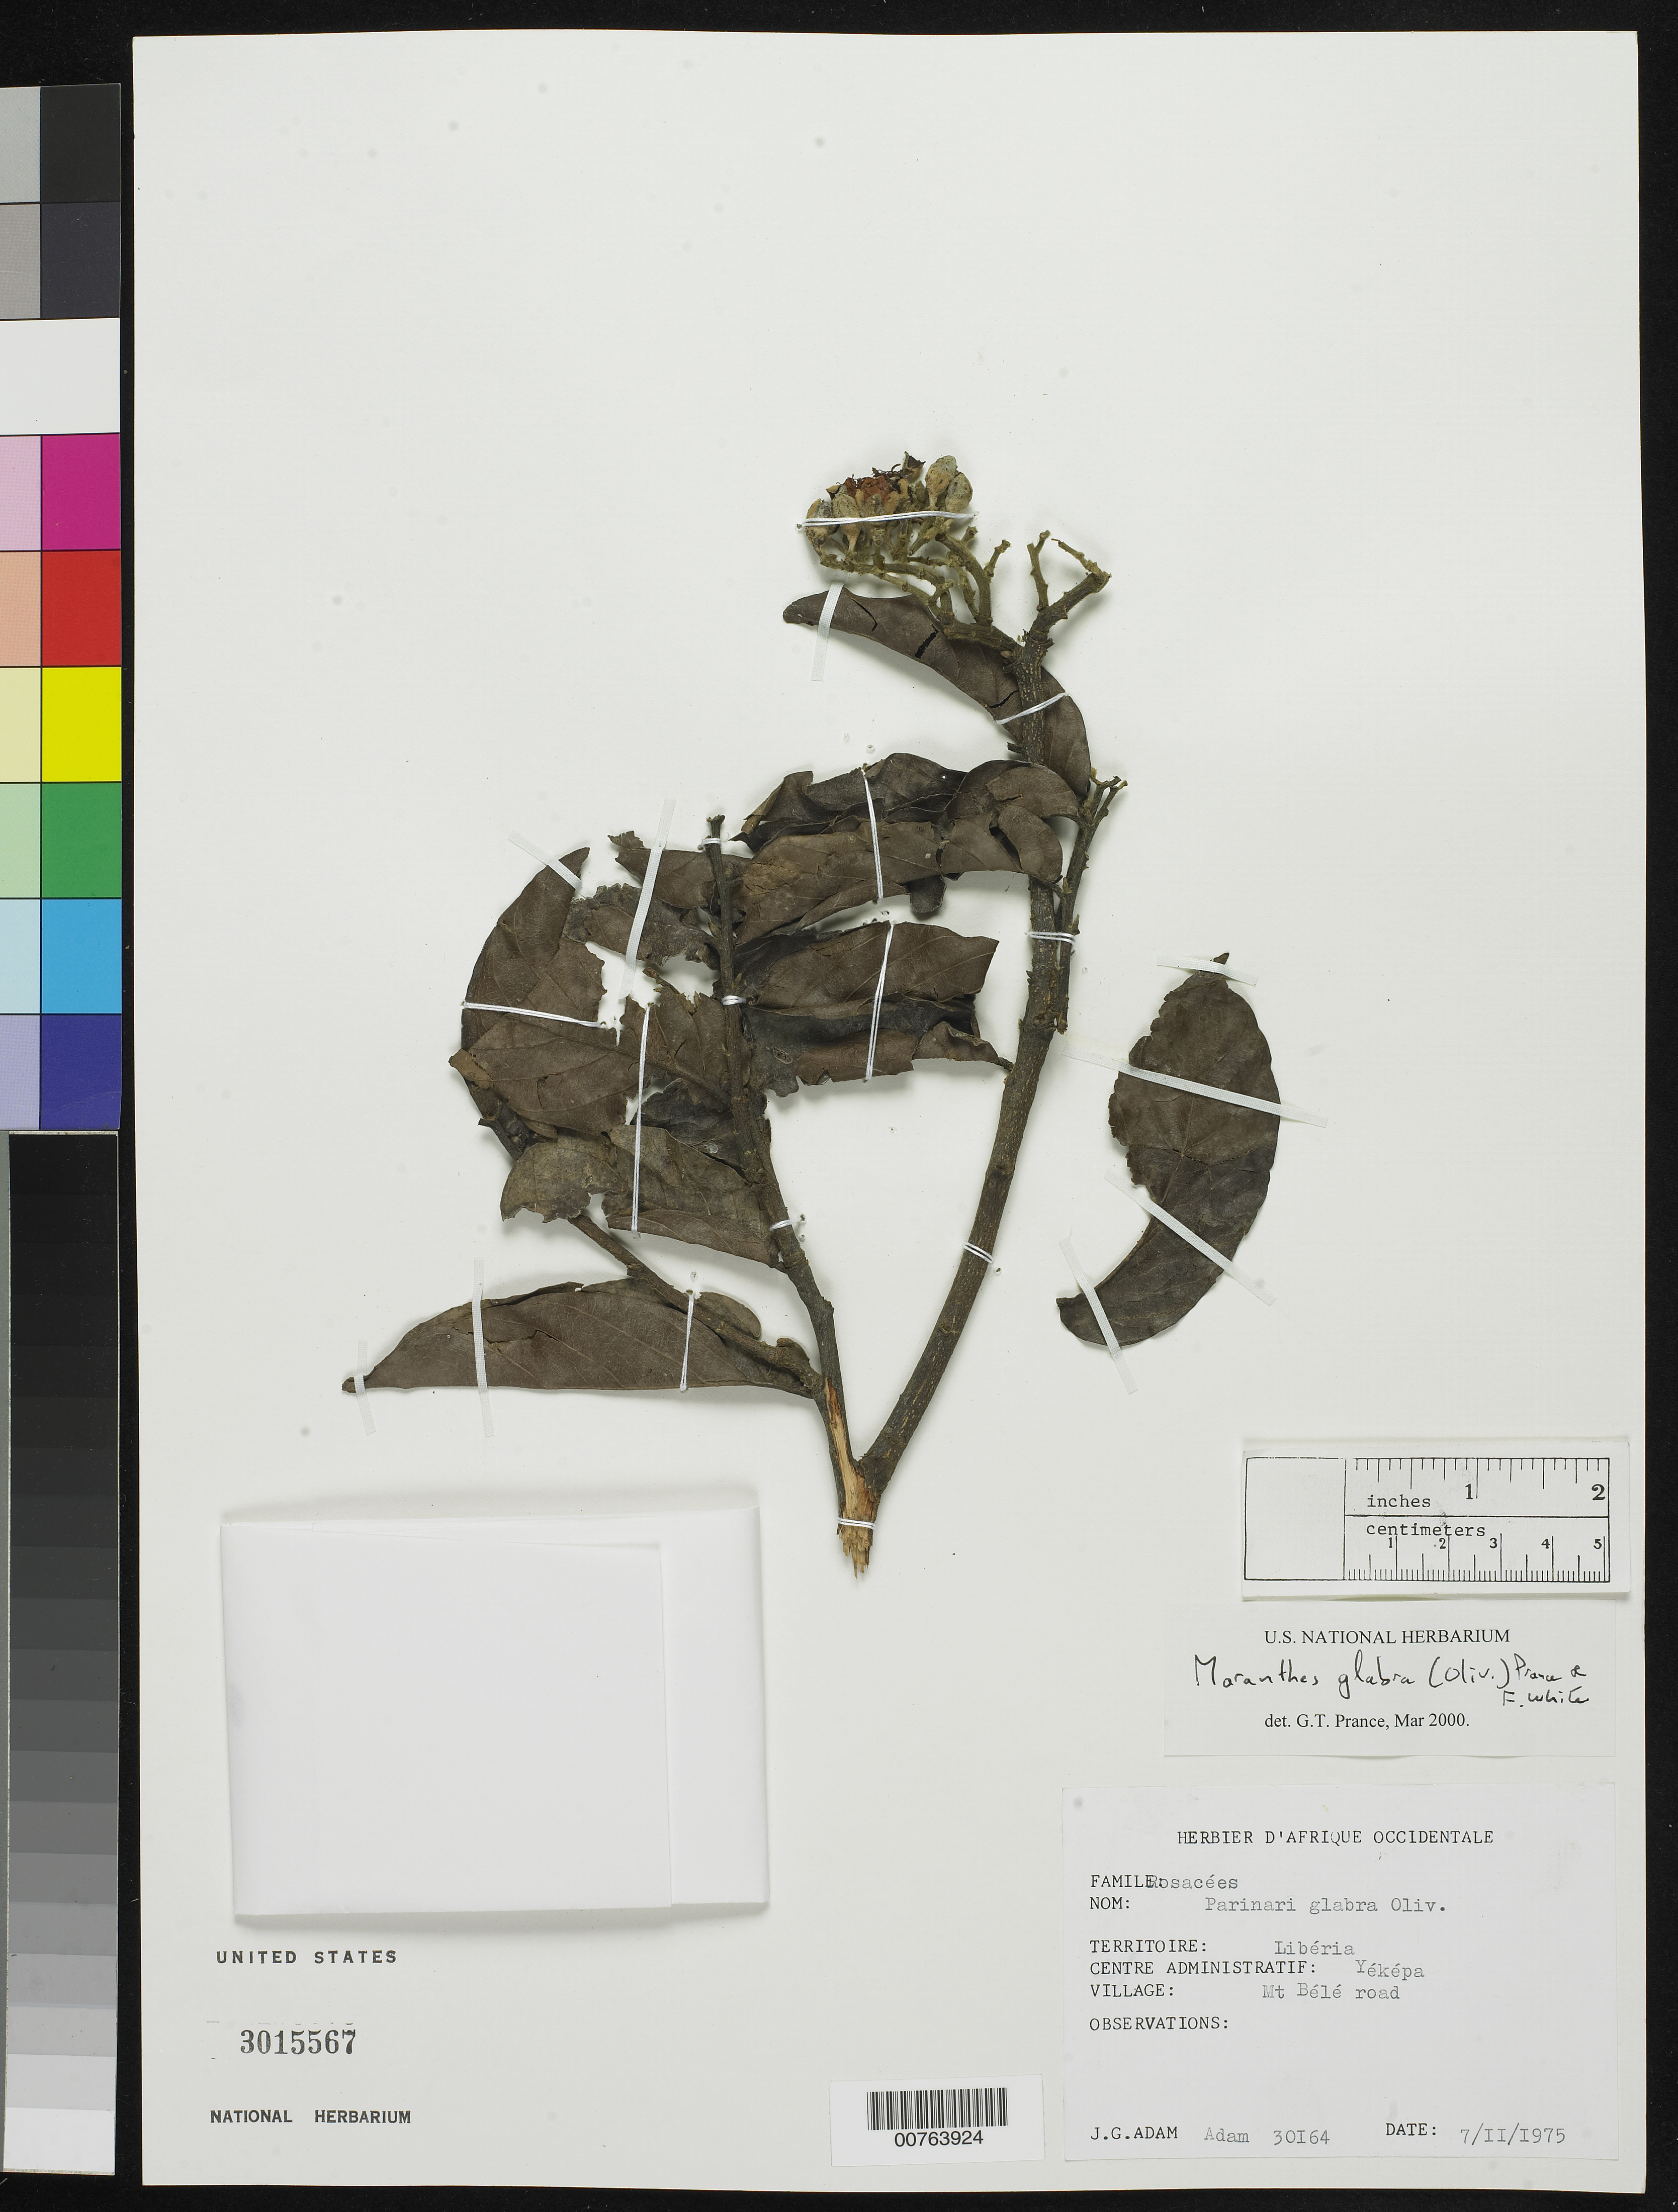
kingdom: Plantae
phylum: Tracheophyta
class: Magnoliopsida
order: Malpighiales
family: Chrysobalanaceae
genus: Maranthes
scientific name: Maranthes glabra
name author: (Oliv.) Prance & F. White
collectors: J. Adam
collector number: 30164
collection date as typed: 7 Feb 1975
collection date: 1975-02-07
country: Liberia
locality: Yéképa, Mt. Bélé road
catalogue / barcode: US 3015567